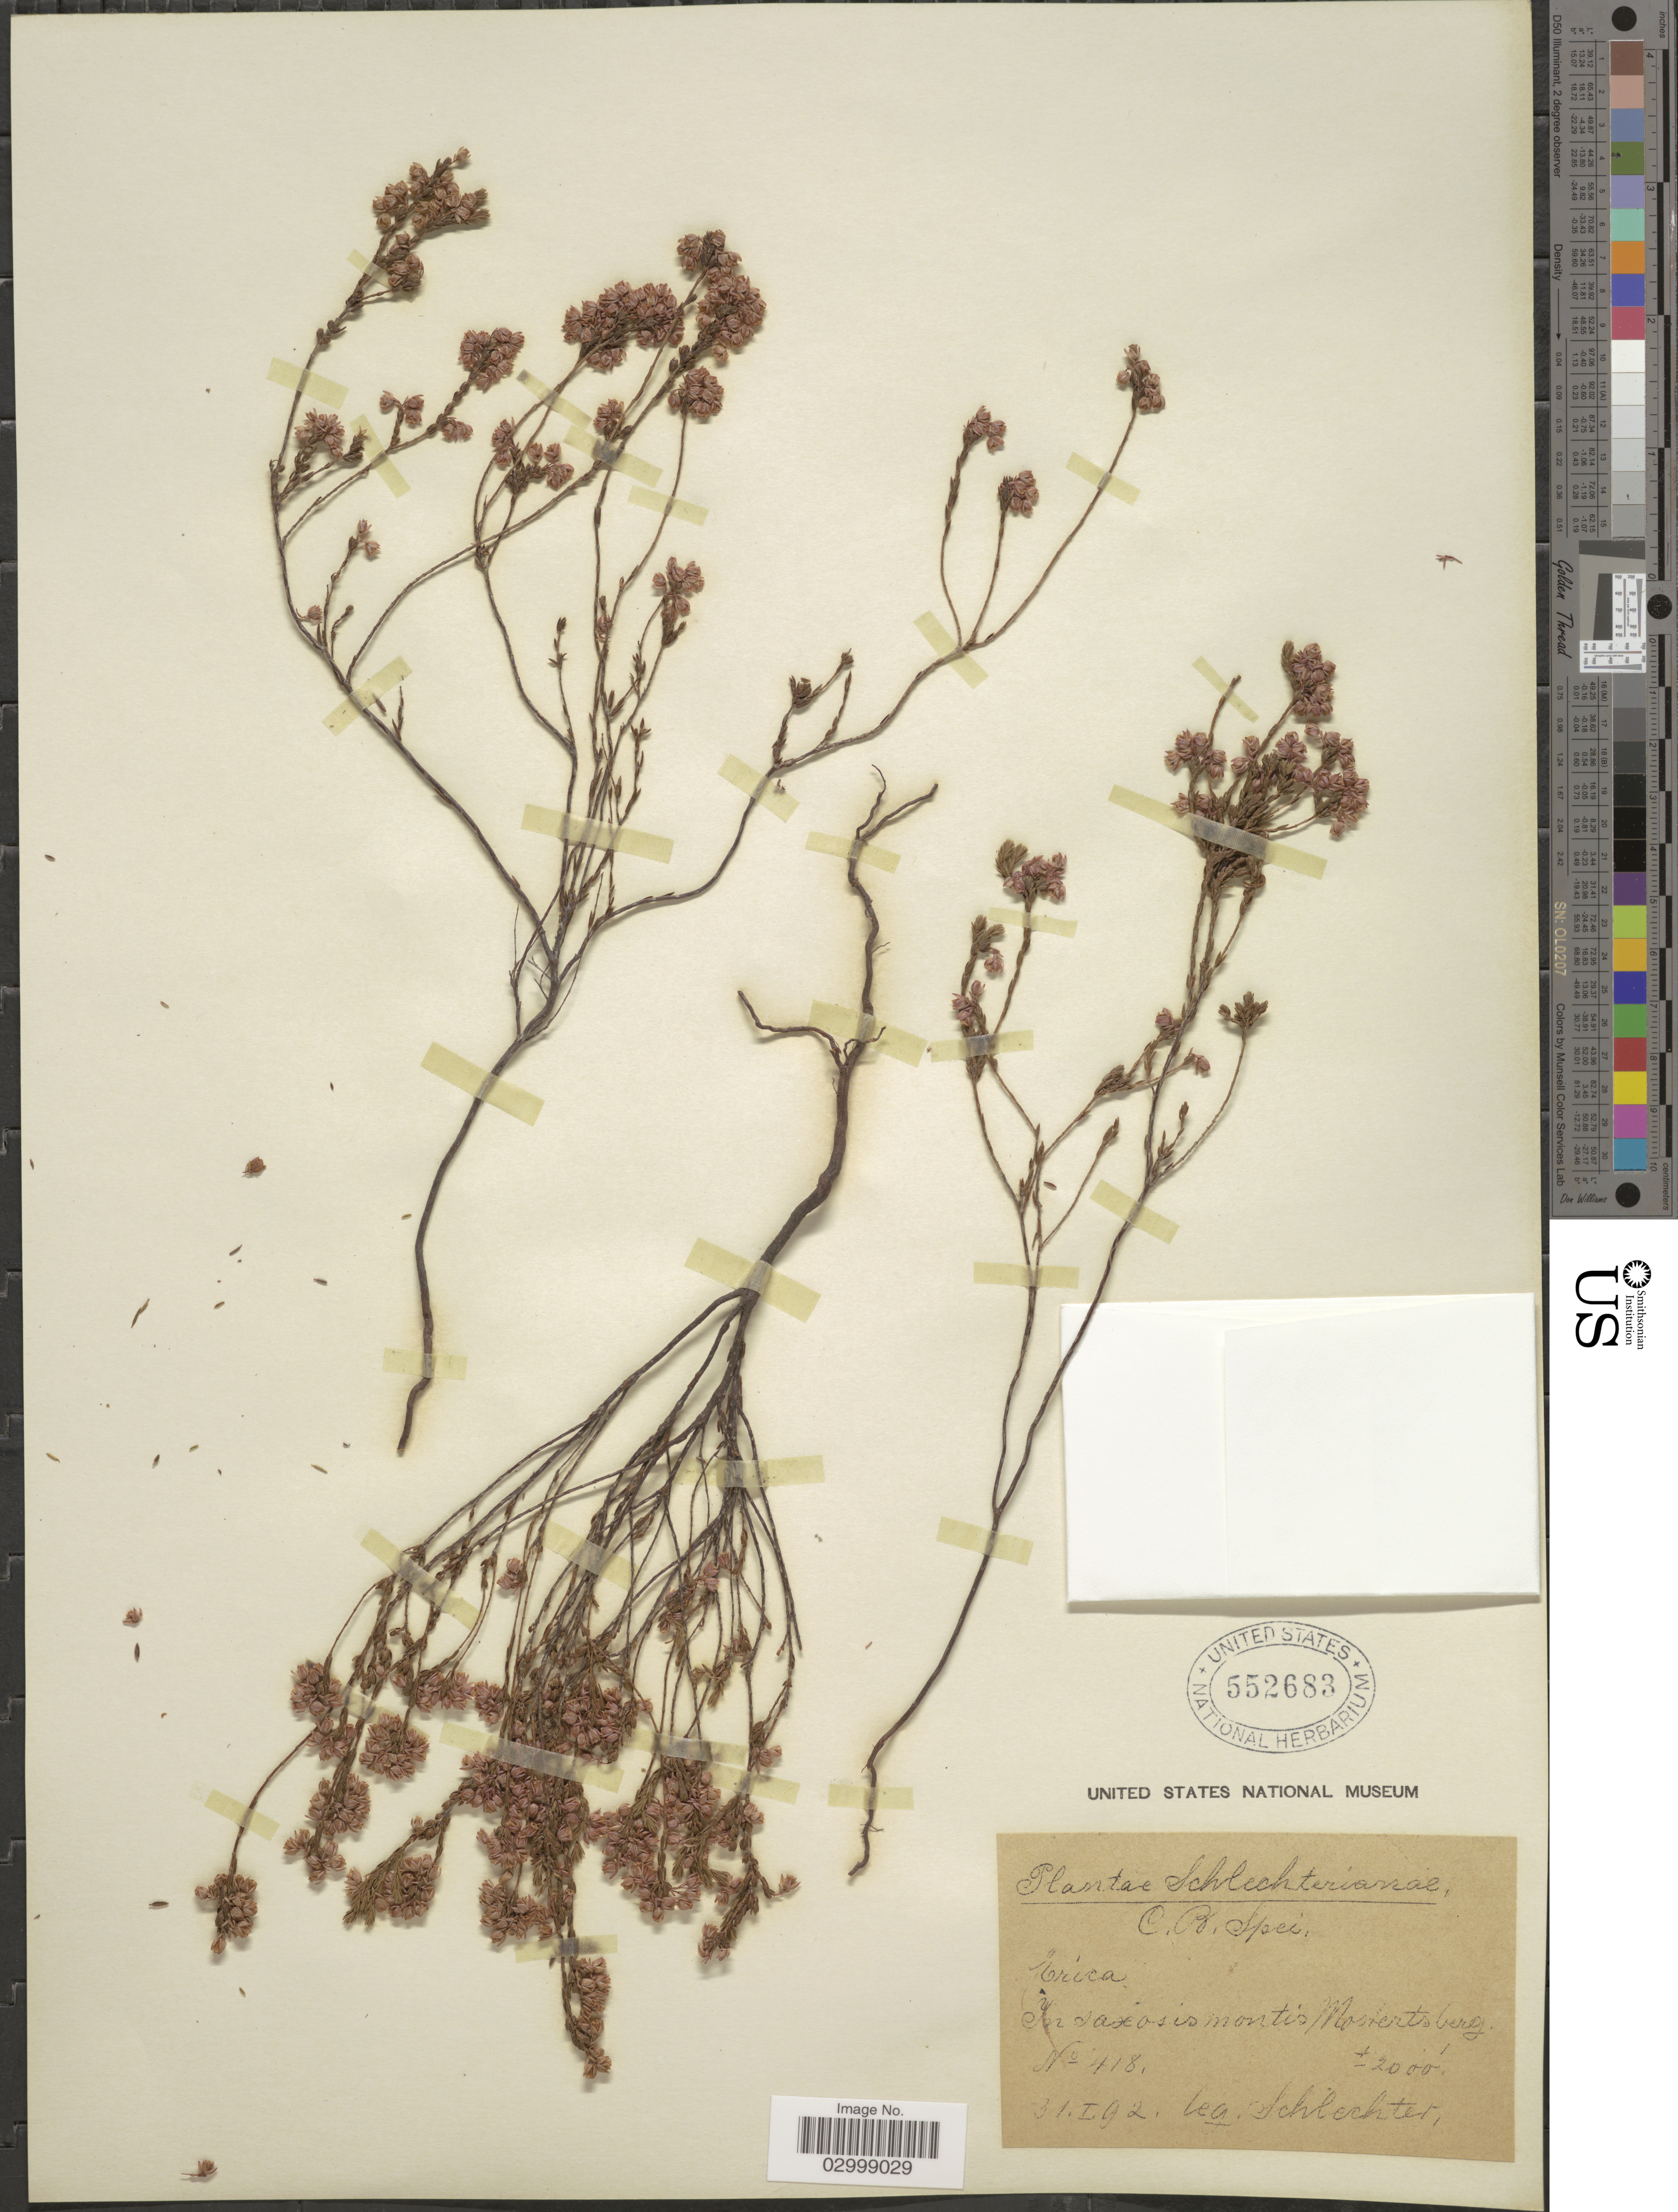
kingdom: Plantae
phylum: Tracheophyta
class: Magnoliopsida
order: Ericales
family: Ericaceae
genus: Erica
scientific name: Erica sp.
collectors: Schlechter, --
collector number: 418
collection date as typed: Transcribed d/m/y: 31/1/92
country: South Africa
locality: C. B. Spei. In saxosis montis Mosterts berg.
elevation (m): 610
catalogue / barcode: US 552683